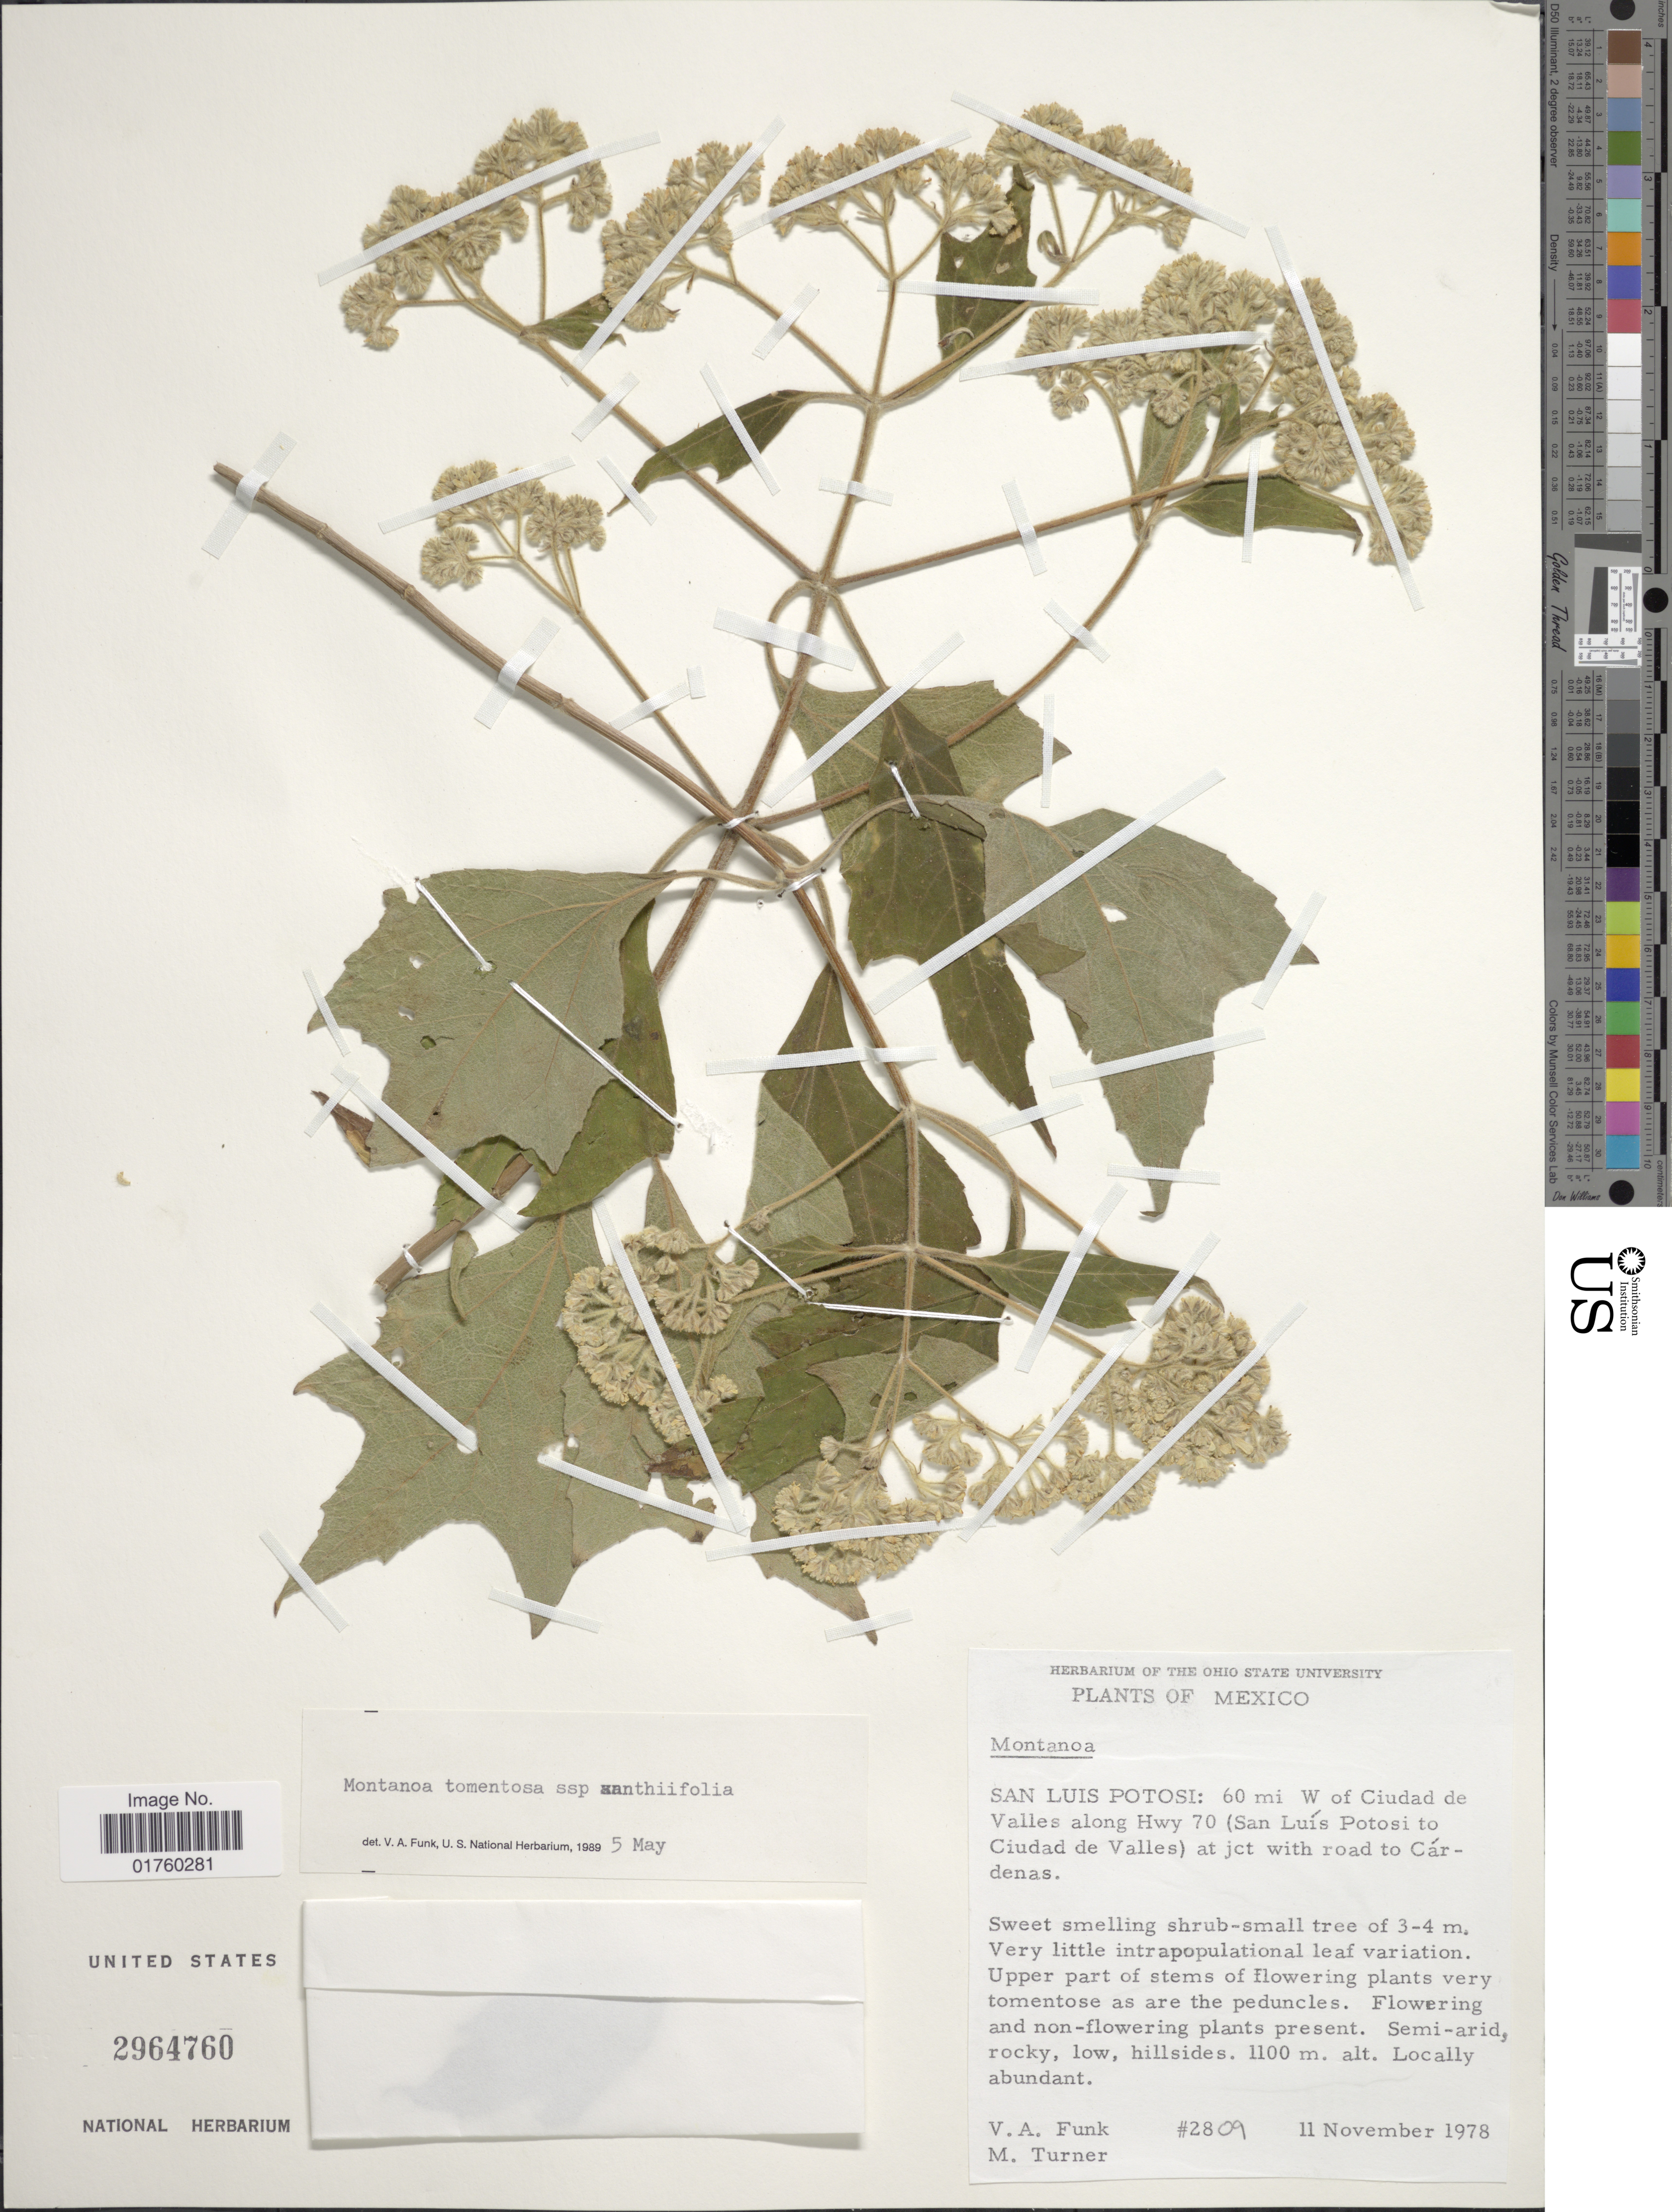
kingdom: Plantae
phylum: Tracheophyta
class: Magnoliopsida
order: Asterales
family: Asteraceae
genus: Montanoa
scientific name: Montanoa tomentosa subsp. xanthiifolia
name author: (Sch. Bip. in C. Koch) V.A. Funk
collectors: V. Funk & M. Turner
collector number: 2809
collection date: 1978-11-11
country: Mexico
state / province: San Luis Potosí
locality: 60 mi W of Ciudad de Valles along Hwy 70 (San Luis Potosi to Ciudad de Valles) at jct with road to Cardenas.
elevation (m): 1100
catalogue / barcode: US 2964760